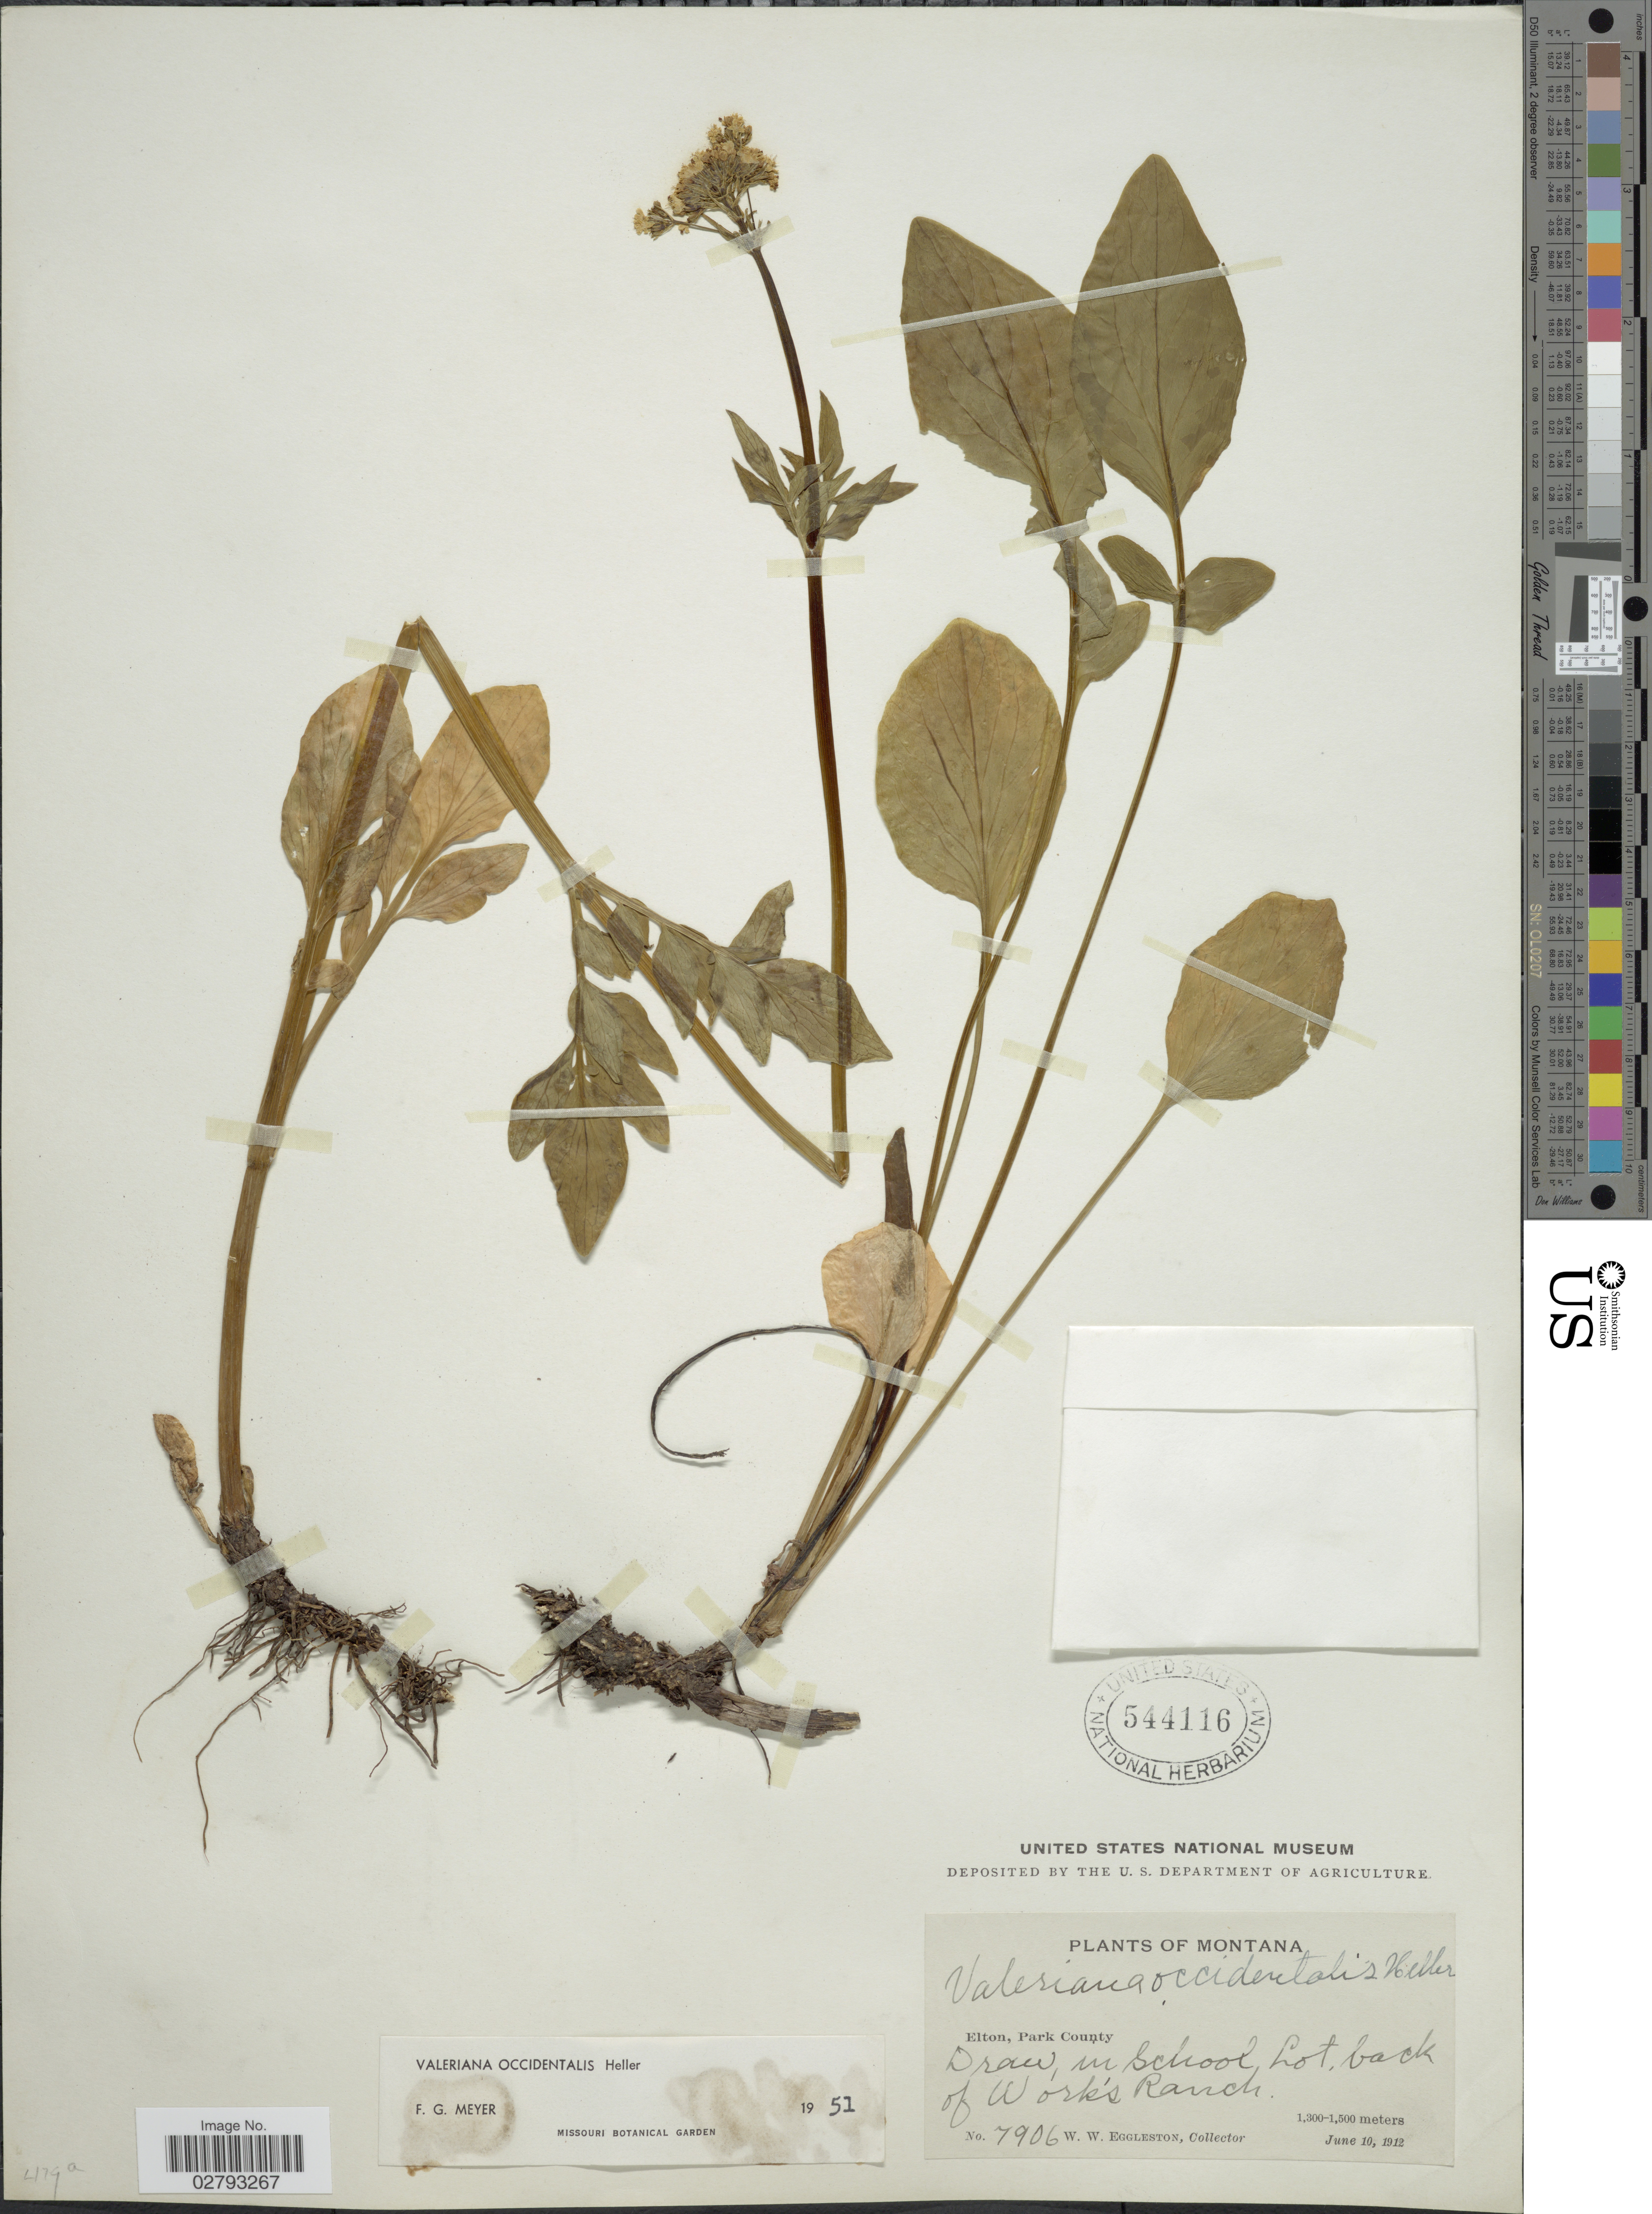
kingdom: Plantae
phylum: Tracheophyta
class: Magnoliopsida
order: Dipsacales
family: Caprifoliaceae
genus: Valeriana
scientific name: Valeriana occidentalis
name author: A. Heller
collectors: W. W. Eggleston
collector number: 7906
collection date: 1912-06-10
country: United States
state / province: Montana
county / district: Park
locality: Elton, Draw, in School Lot, back of Work's Ranch.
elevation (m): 1300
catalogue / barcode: US 544116